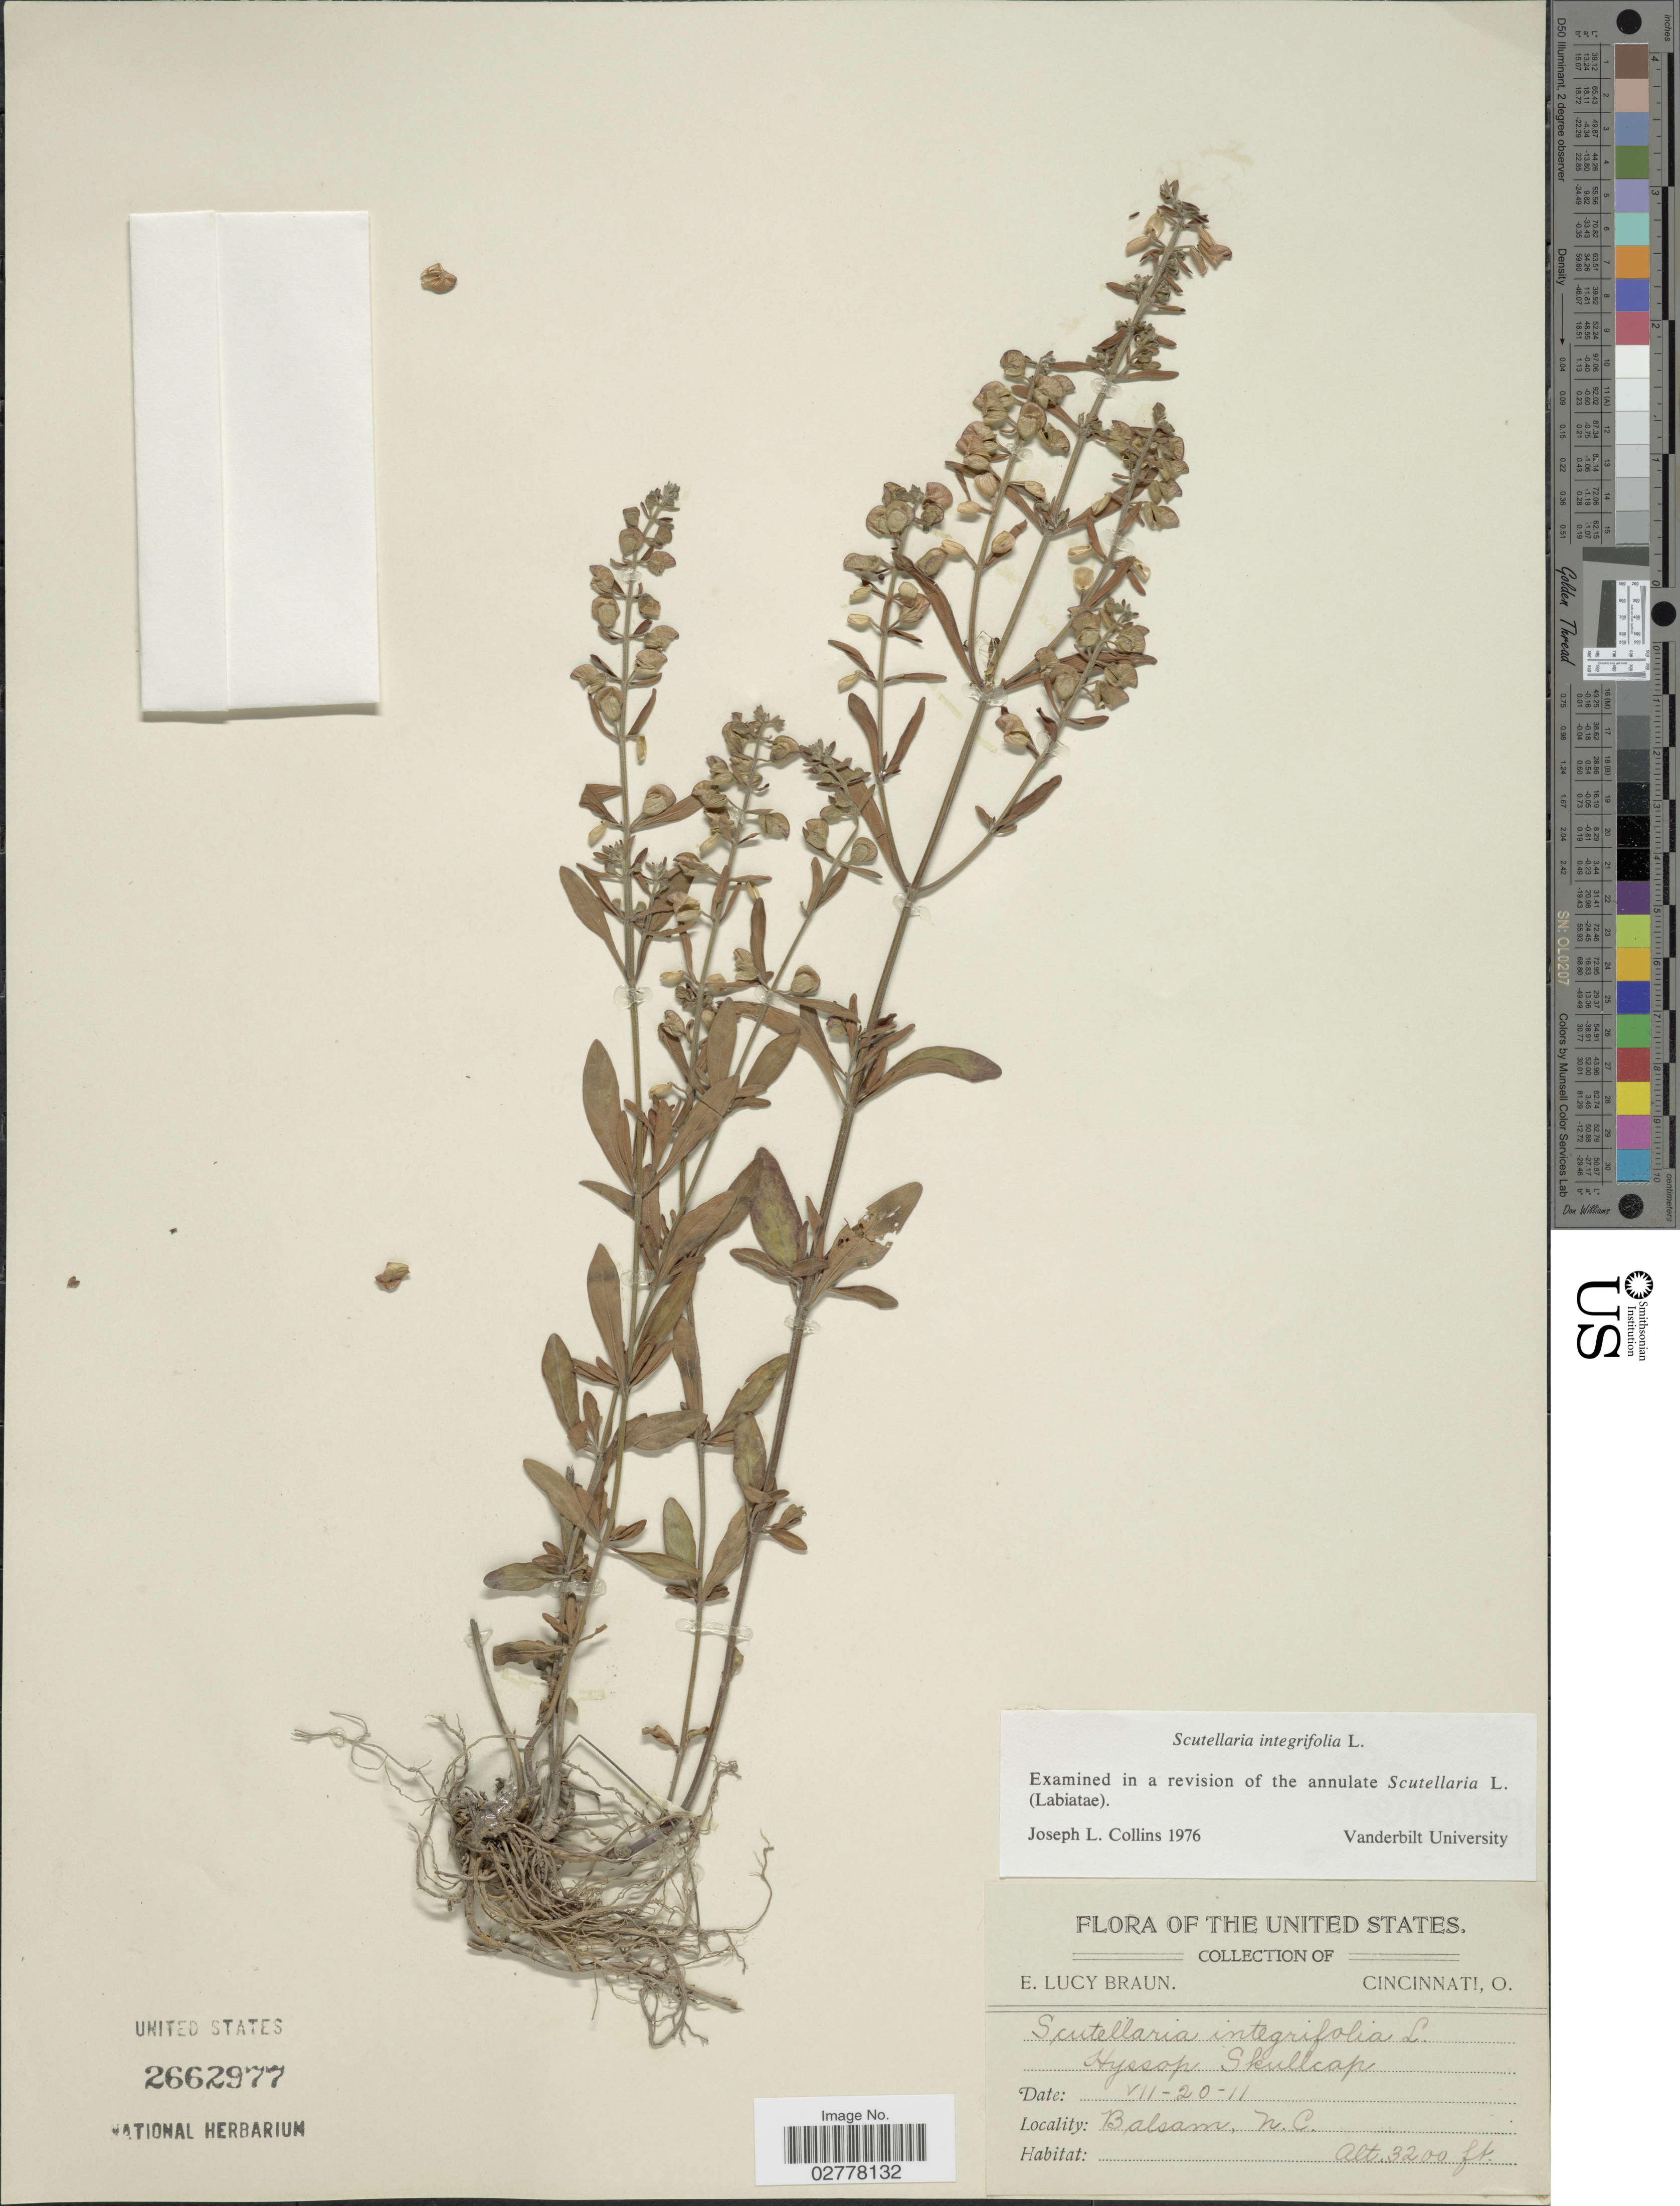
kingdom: Plantae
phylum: Tracheophyta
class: Magnoliopsida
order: Lamiales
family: Lamiaceae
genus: Scutellaria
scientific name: Scutellaria integrifolia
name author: L.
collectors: E. L. Braun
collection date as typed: Transcribed d/m/y: 20/7/11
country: United States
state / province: North Carolina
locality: Balsam.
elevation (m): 975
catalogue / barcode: US 2662977